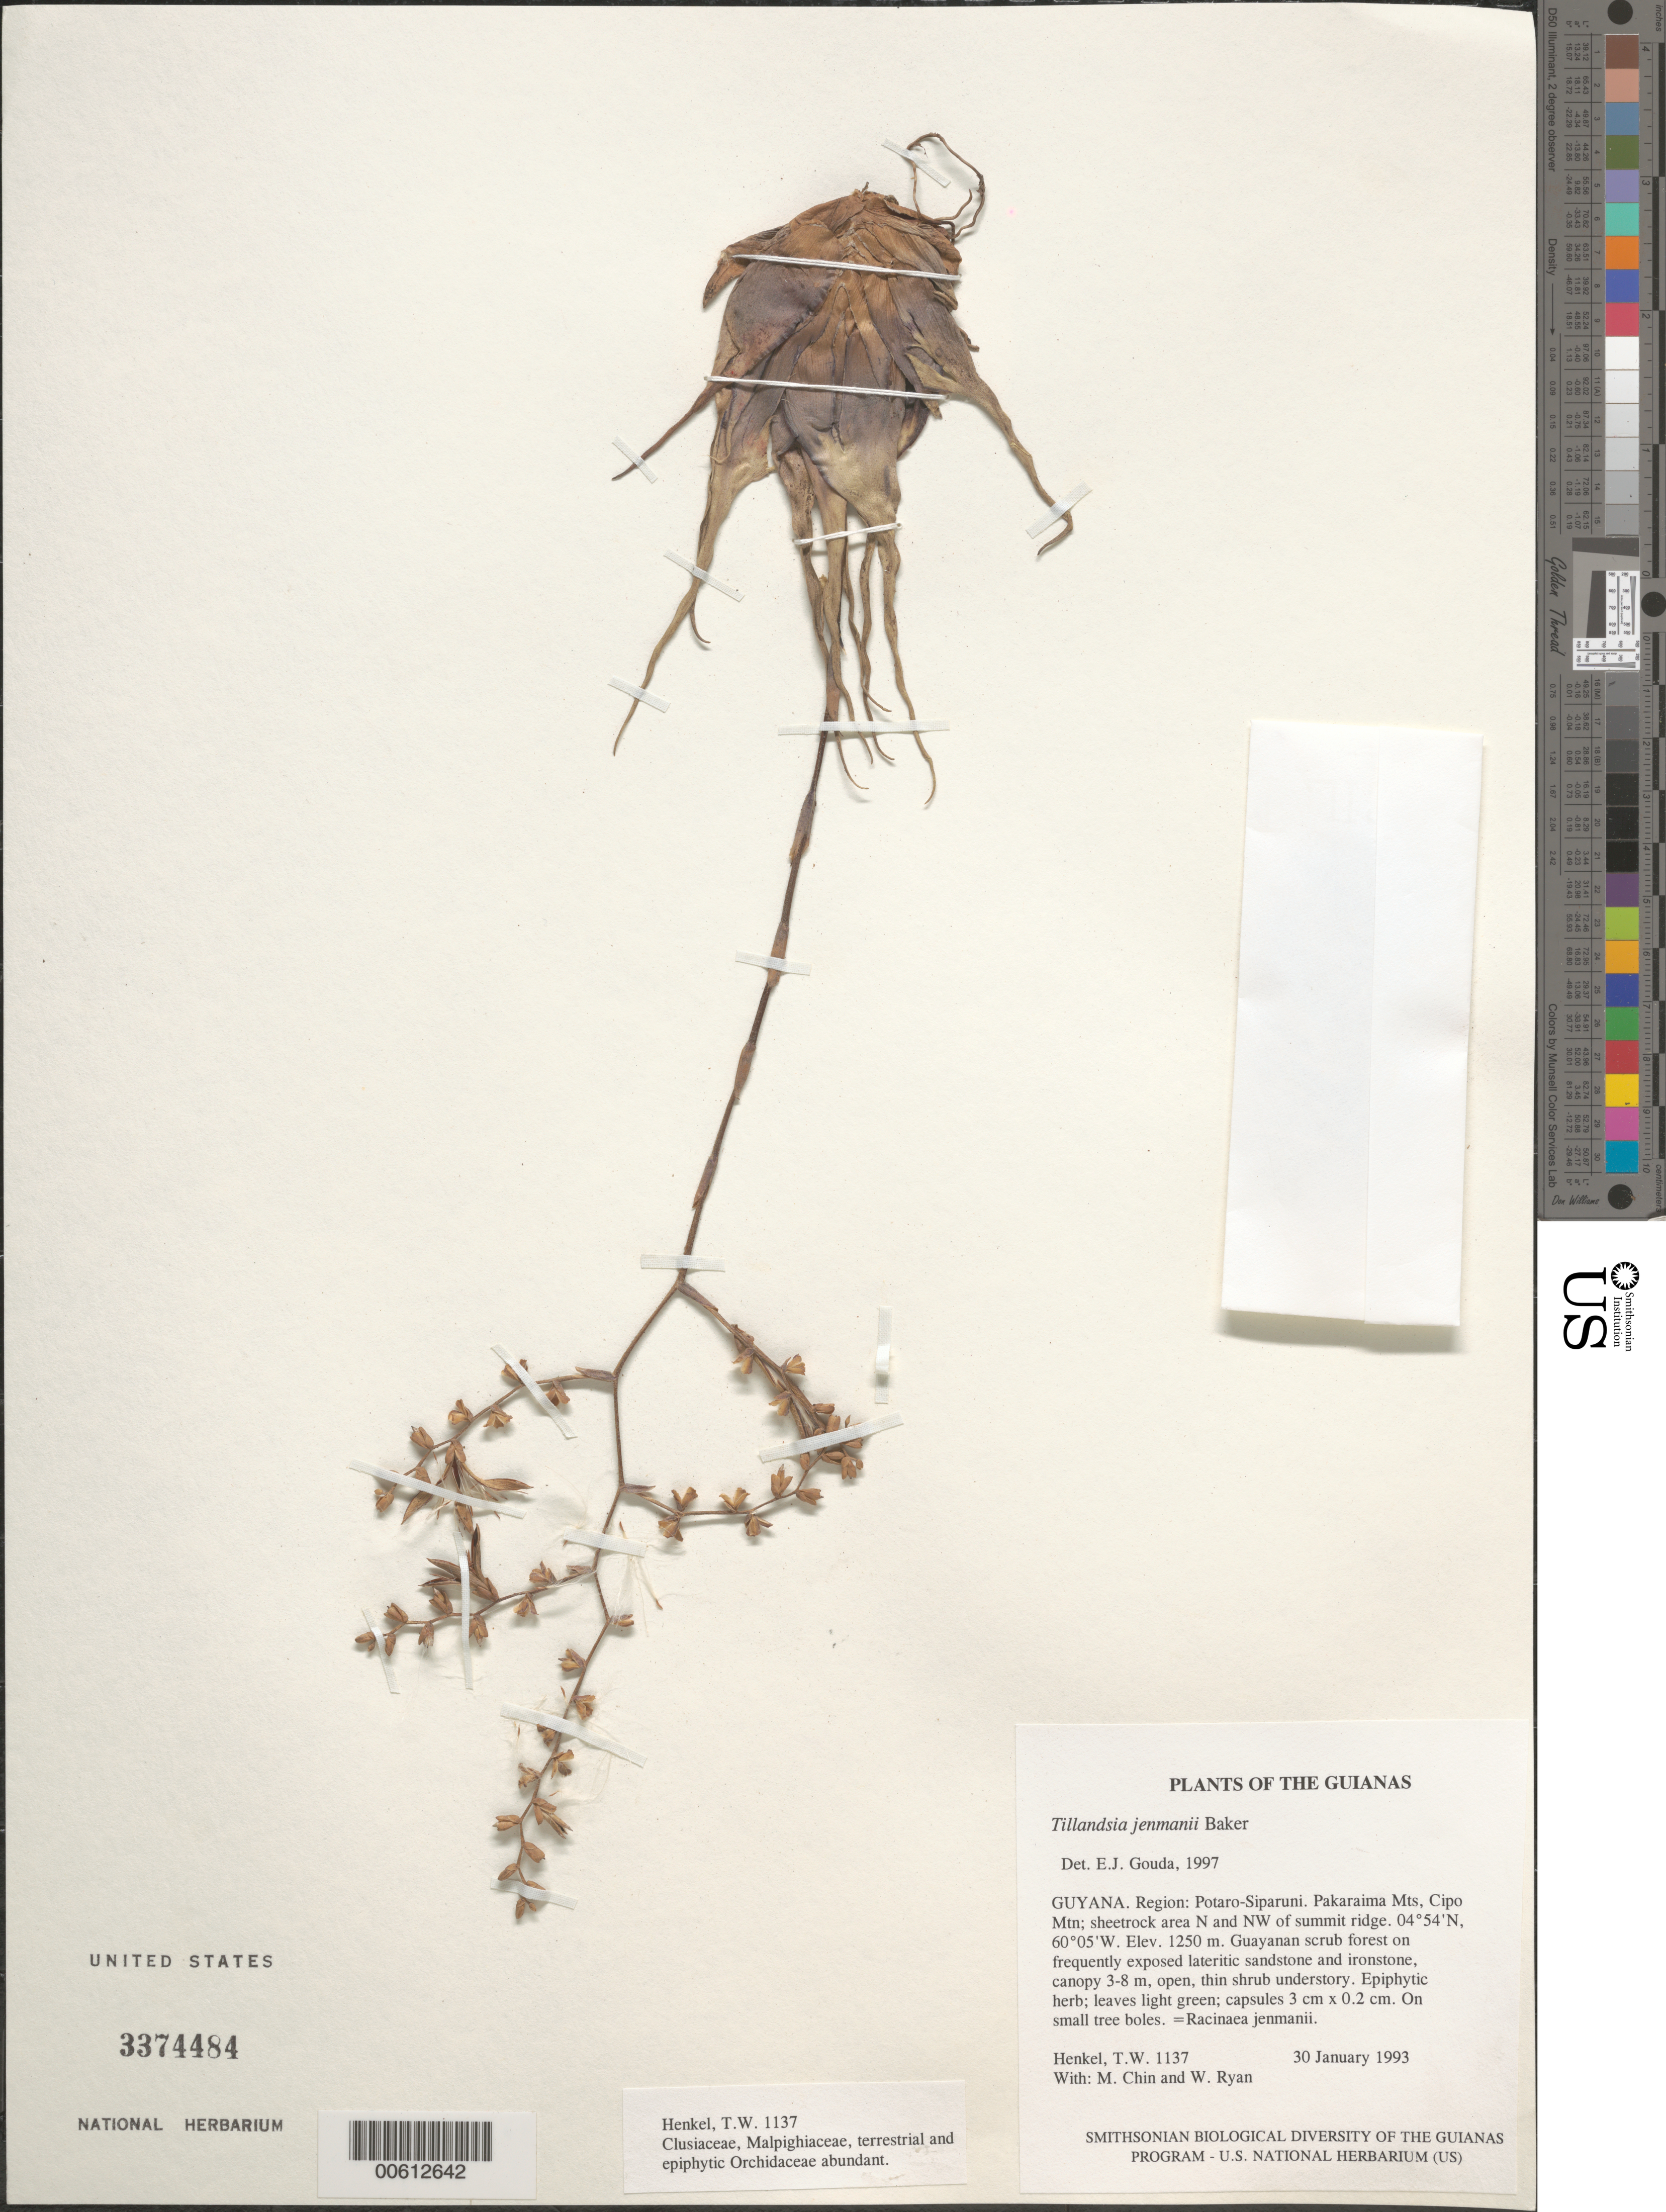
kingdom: Plantae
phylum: Tracheophyta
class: Liliopsida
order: Poales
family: Bromeliaceae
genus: Tillandsia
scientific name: Tillandsia jenmanii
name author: Baker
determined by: Gouda, E. J.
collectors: T. Henkel, M. Chin & W. Ryan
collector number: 1137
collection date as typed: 30 January 1993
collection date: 1993-01-30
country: Guyana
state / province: Potaro-Siparuni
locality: Pakaraima Mts, Cipo Mtn; sheetrock area N and NW of summit ridge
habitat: Guayanan scrub forest on frequently exposed lateritic sandstone and ironstone, canopy 3-8 m, open, thin shrub understory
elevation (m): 1250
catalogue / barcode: US 3374484